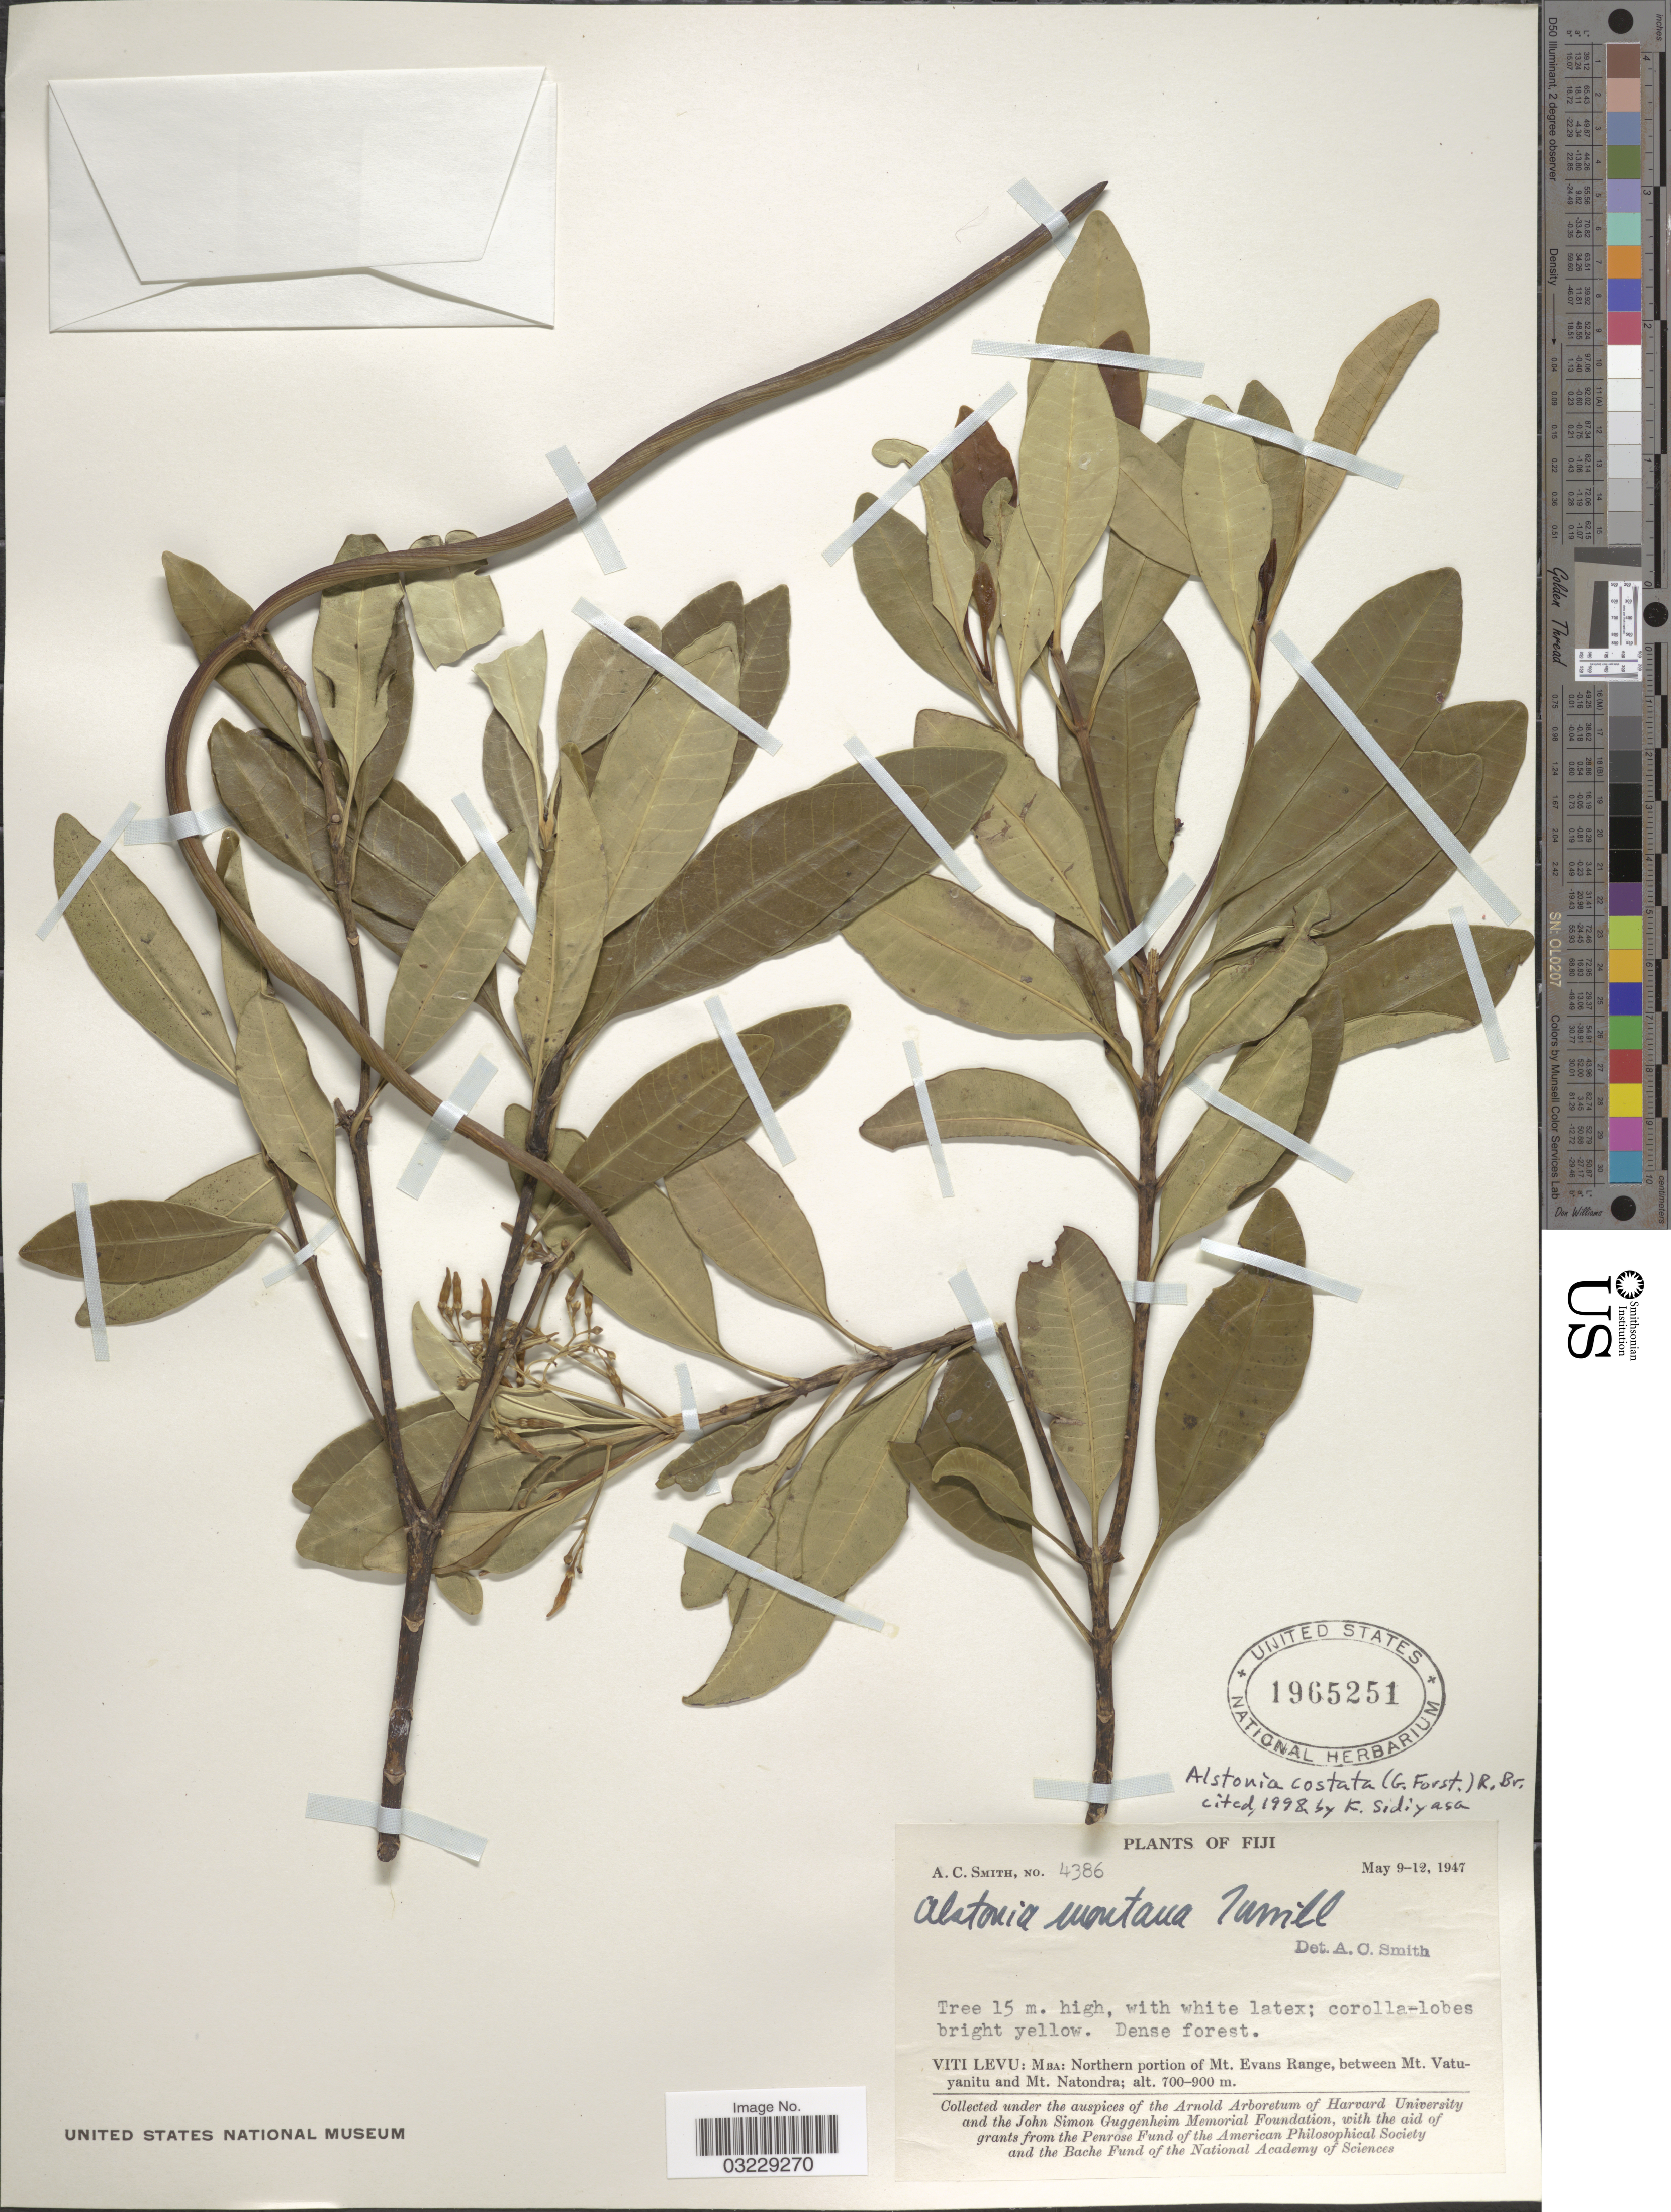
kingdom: Plantae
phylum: Tracheophyta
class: Magnoliopsida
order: Gentianales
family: Apocynaceae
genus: Alstonia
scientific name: Alstonia costata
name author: (G. Forst.) R. Br.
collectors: A. C. Smith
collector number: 4386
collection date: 1947-05-09/1947-05-12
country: Fiji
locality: Viti Levu: Mba: Northern portion of Mt. Evans Range, between Mt. Vatuyanitu and Mt. Natondra.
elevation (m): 700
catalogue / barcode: US 1965251